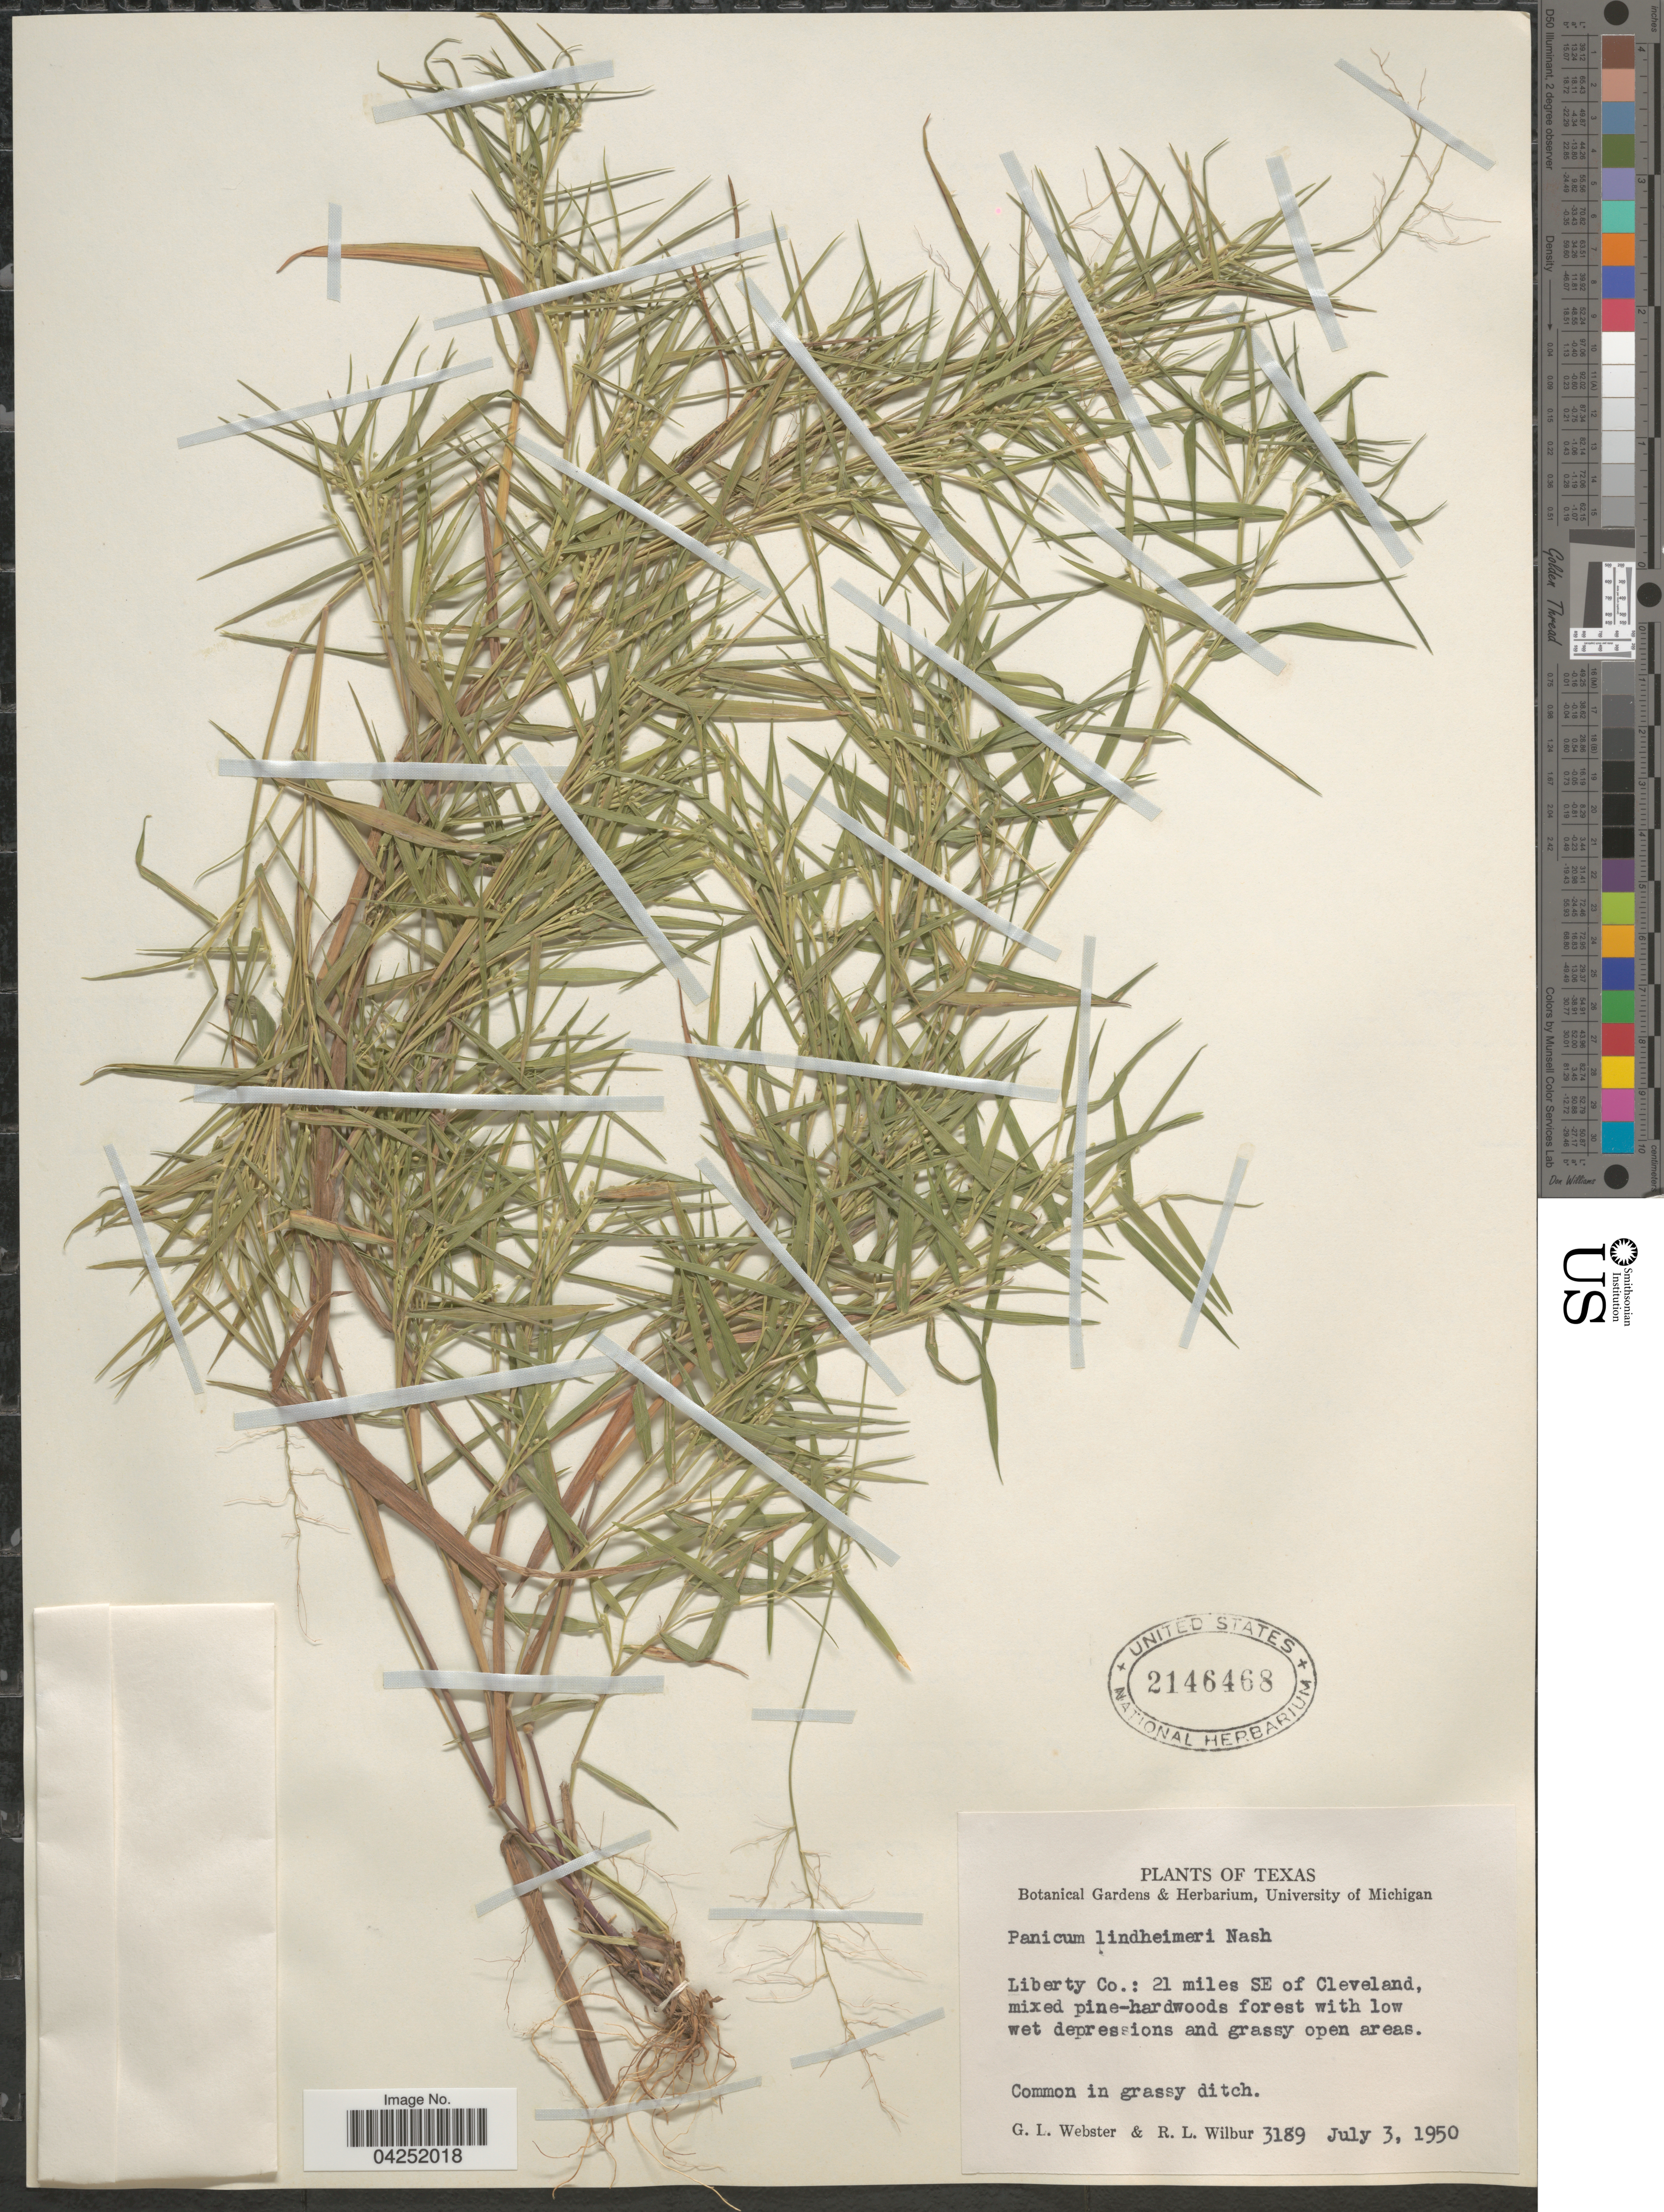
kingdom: Plantae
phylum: Tracheophyta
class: Liliopsida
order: Poales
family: Poaceae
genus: Dichanthelium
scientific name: Dichanthelium acuminatum var. lindheimeri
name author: (Nash) Gould & C.A. Clark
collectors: G. L. Webster & R. L. Wilbur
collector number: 3189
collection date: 1950-07-03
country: United States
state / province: Texas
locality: Liberty Co.: 21 miles SE of Cleveland.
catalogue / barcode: US 2146468